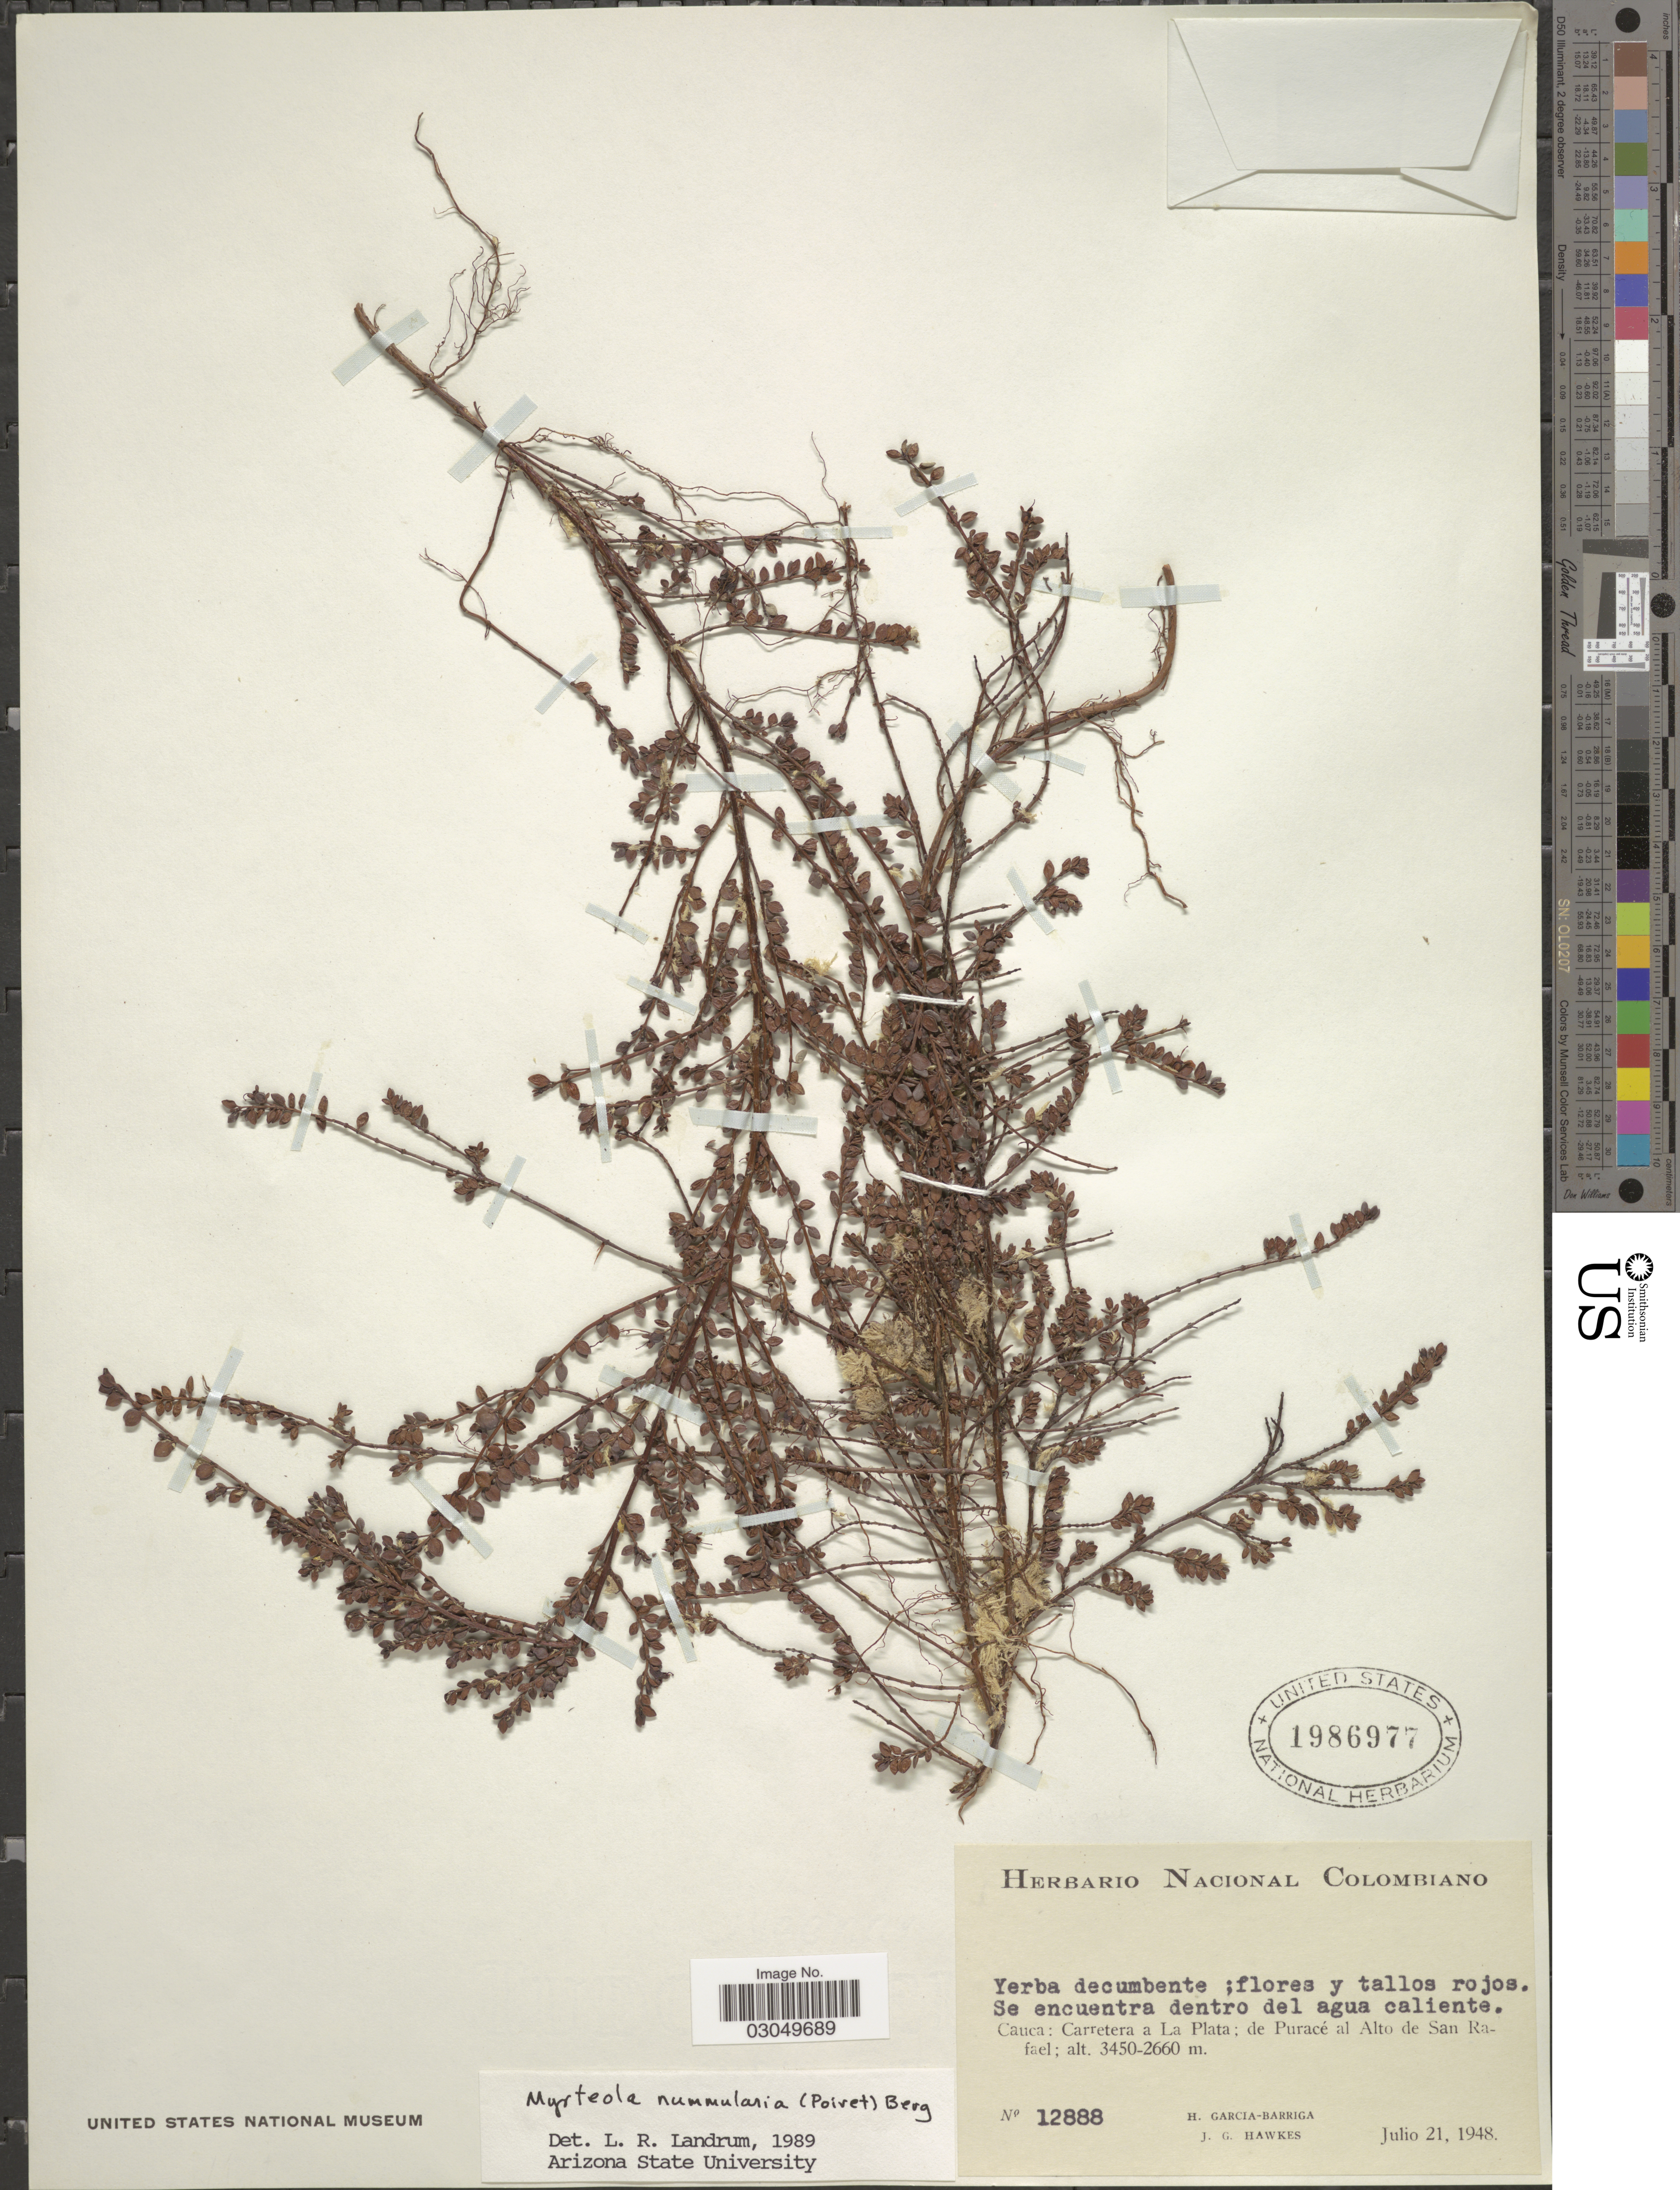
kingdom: Plantae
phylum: Tracheophyta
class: Magnoliopsida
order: Myrtales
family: Myrtaceae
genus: Myrteola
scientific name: Myrteola nummularia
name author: (Lam.) O. Berg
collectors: H. García Barriga & J. Hawkes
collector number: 12888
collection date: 1948-07-21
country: Colombia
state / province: Cauca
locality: Carretera a La Plata; de Puracé al Alto de San Rafael.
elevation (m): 2660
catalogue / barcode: US 1986977